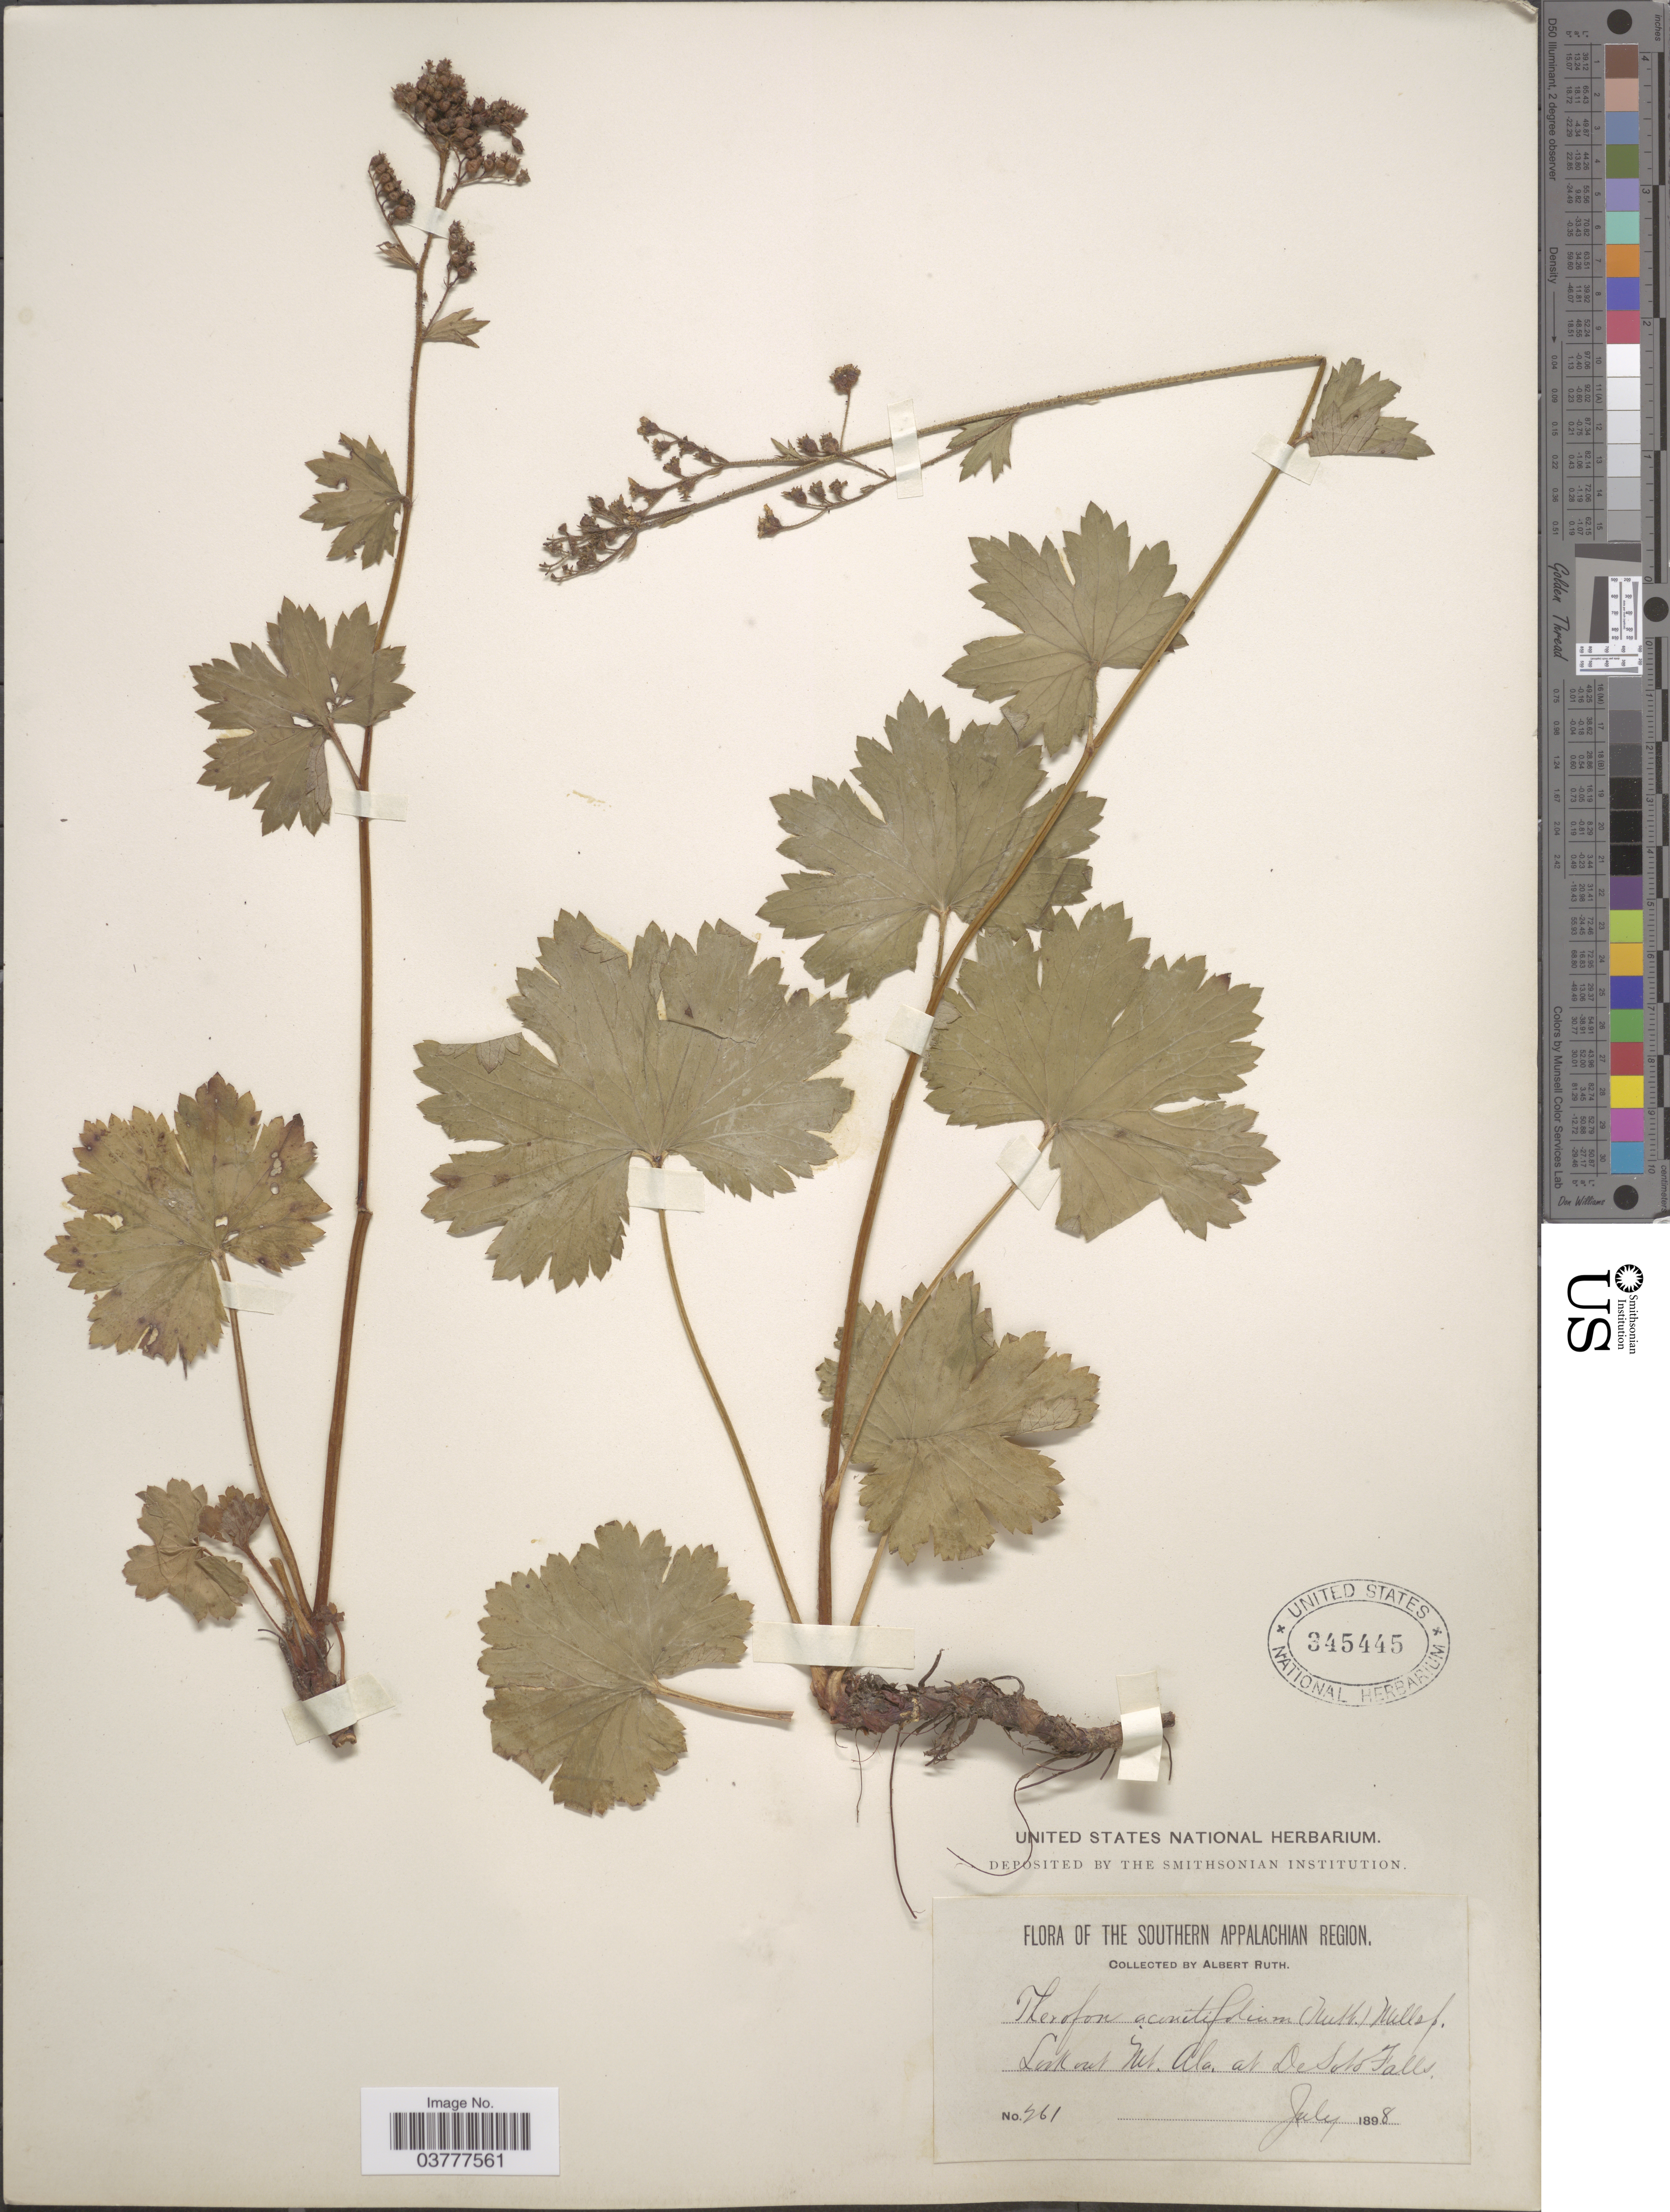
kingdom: Plantae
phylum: Tracheophyta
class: Magnoliopsida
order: Saxifragales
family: Saxifragaceae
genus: Boykinia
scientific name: Boykinia aconitifolia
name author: Nutt.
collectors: A. Ruth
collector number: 61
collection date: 1898-07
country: United States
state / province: Alabama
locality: Southern Appalachian Region. Lookout Mt. at DeSoto Falls.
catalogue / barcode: US 345445